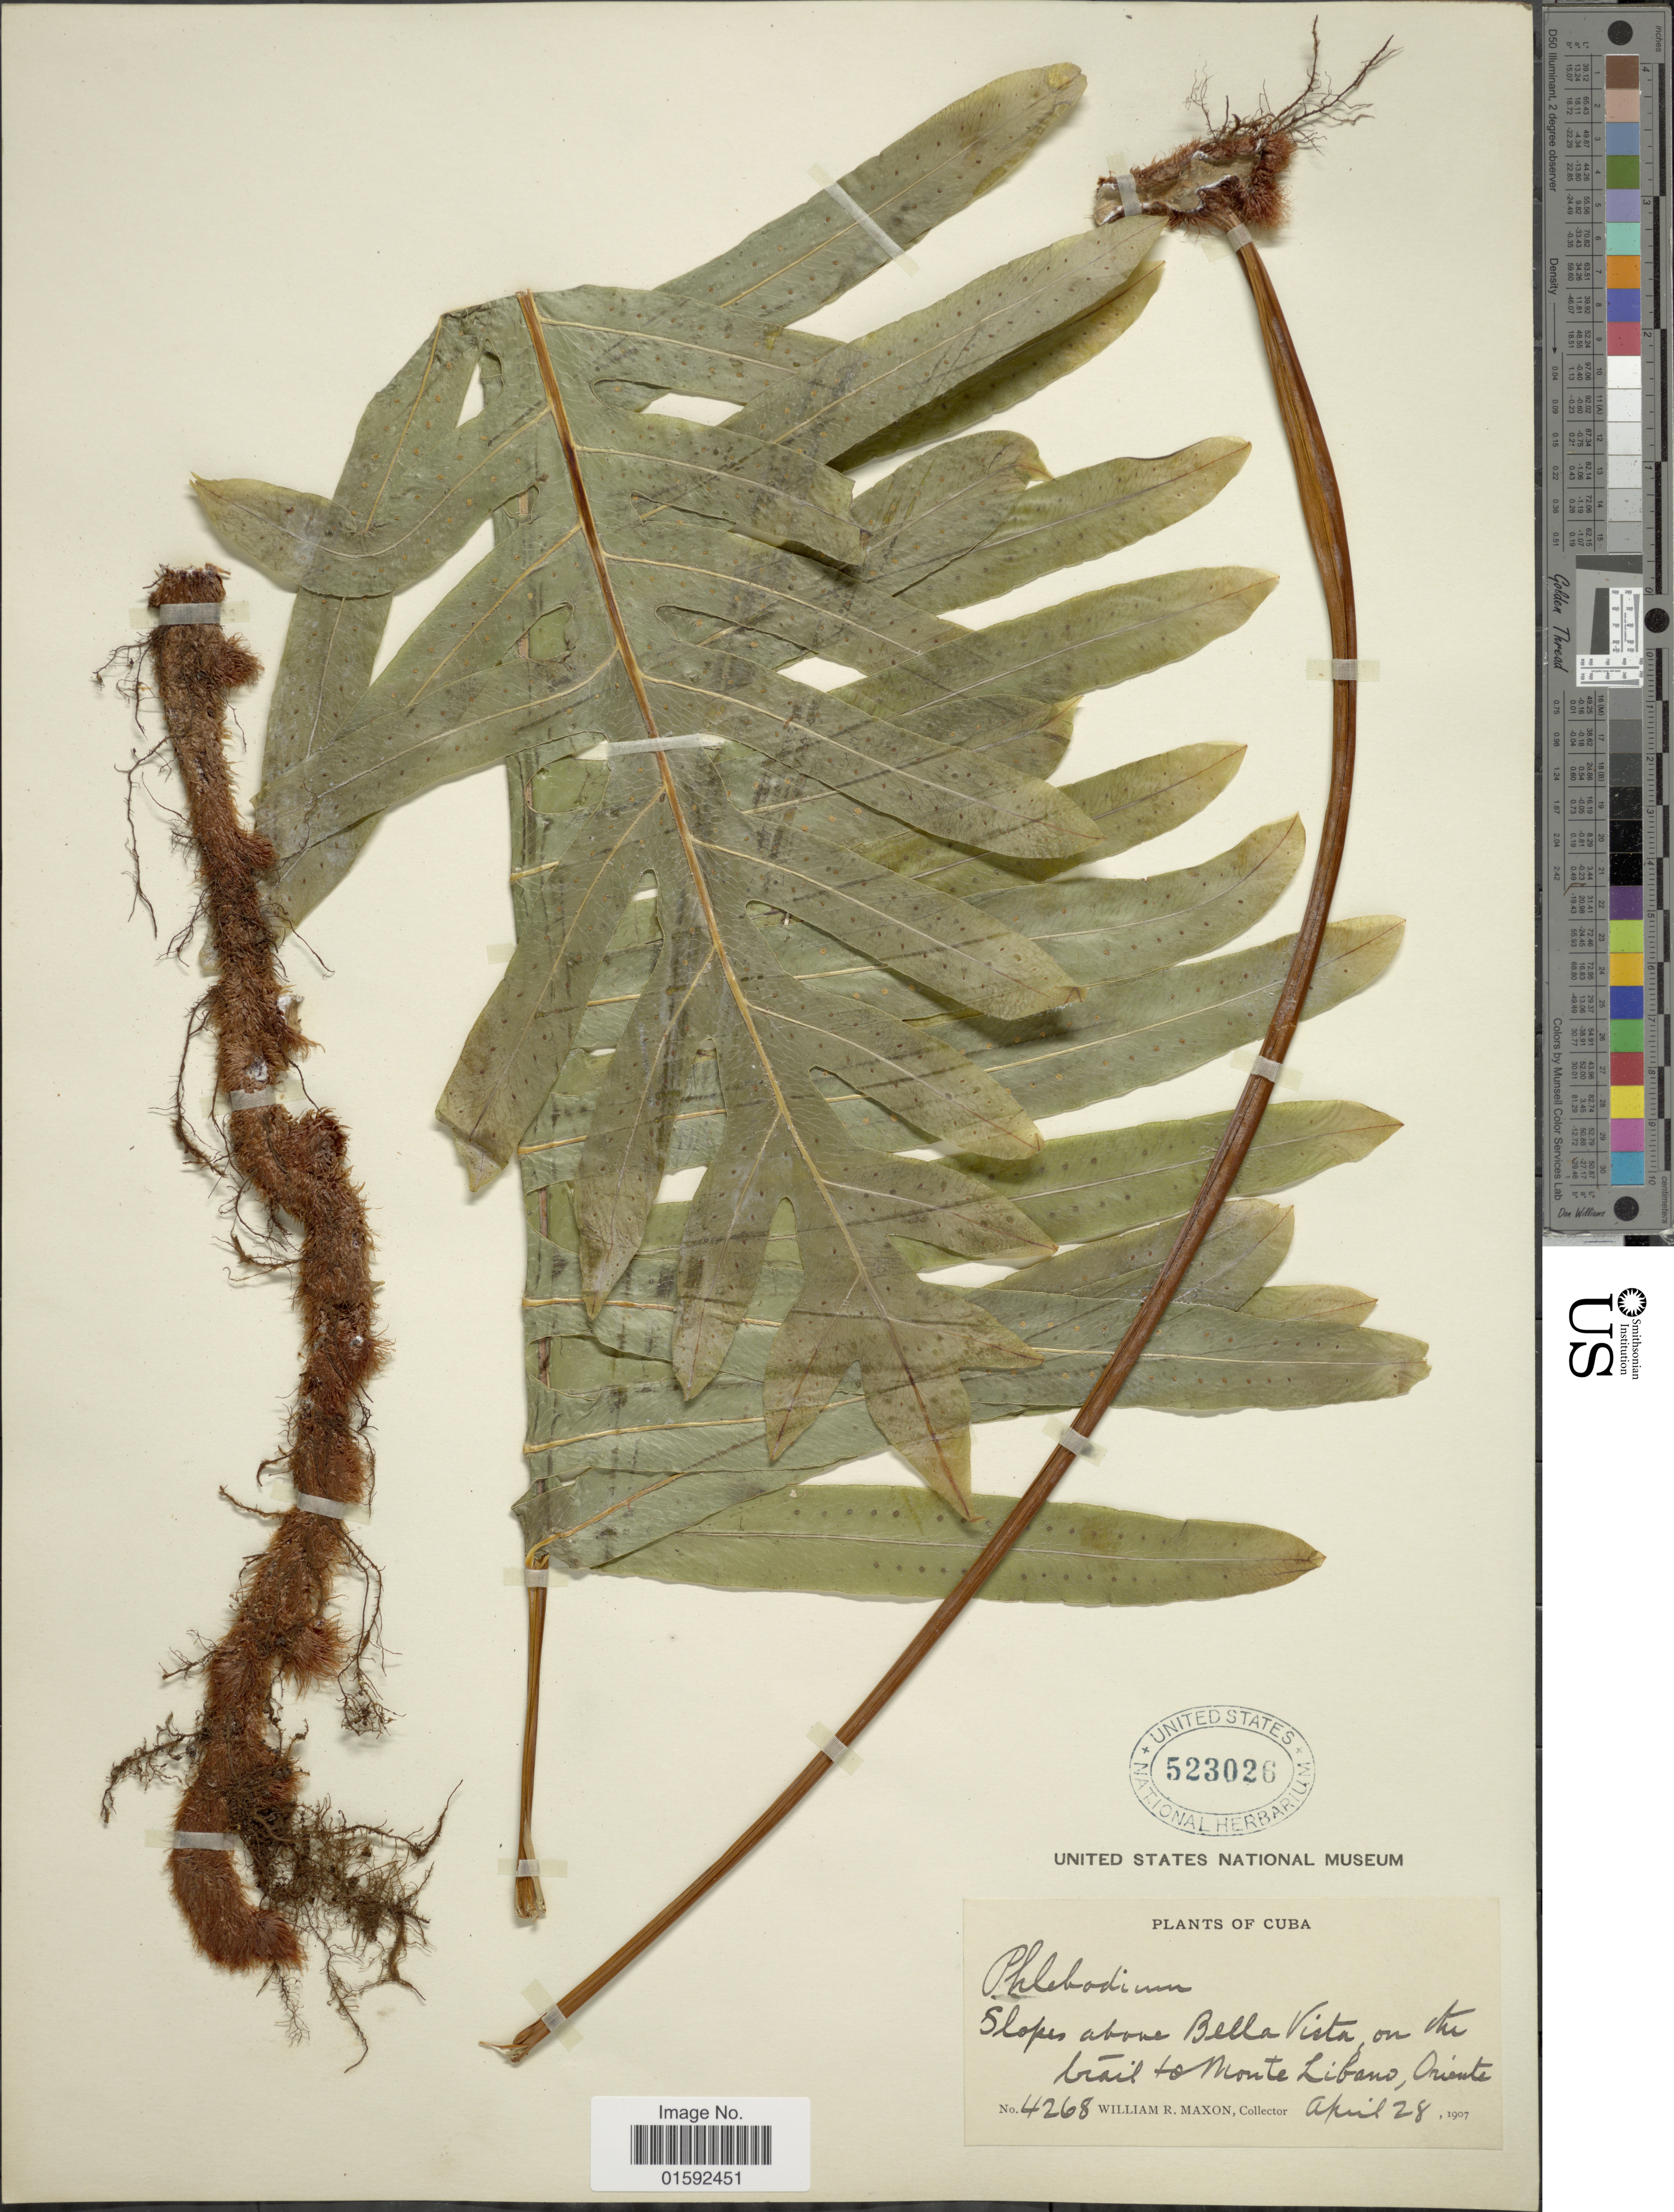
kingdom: Plantae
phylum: Tracheophyta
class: Polypodiopsida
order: Polypodiales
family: Polypodiaceae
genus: Phlebodium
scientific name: Phlebodium pseudoaureum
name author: (Cav.) Lellinger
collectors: W. R. Maxon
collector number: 4268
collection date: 1907-04-28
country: Cuba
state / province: Oriente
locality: Cuba, slopes above Bella Vista on the trail to Monte Libano, Oriente.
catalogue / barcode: US 523026